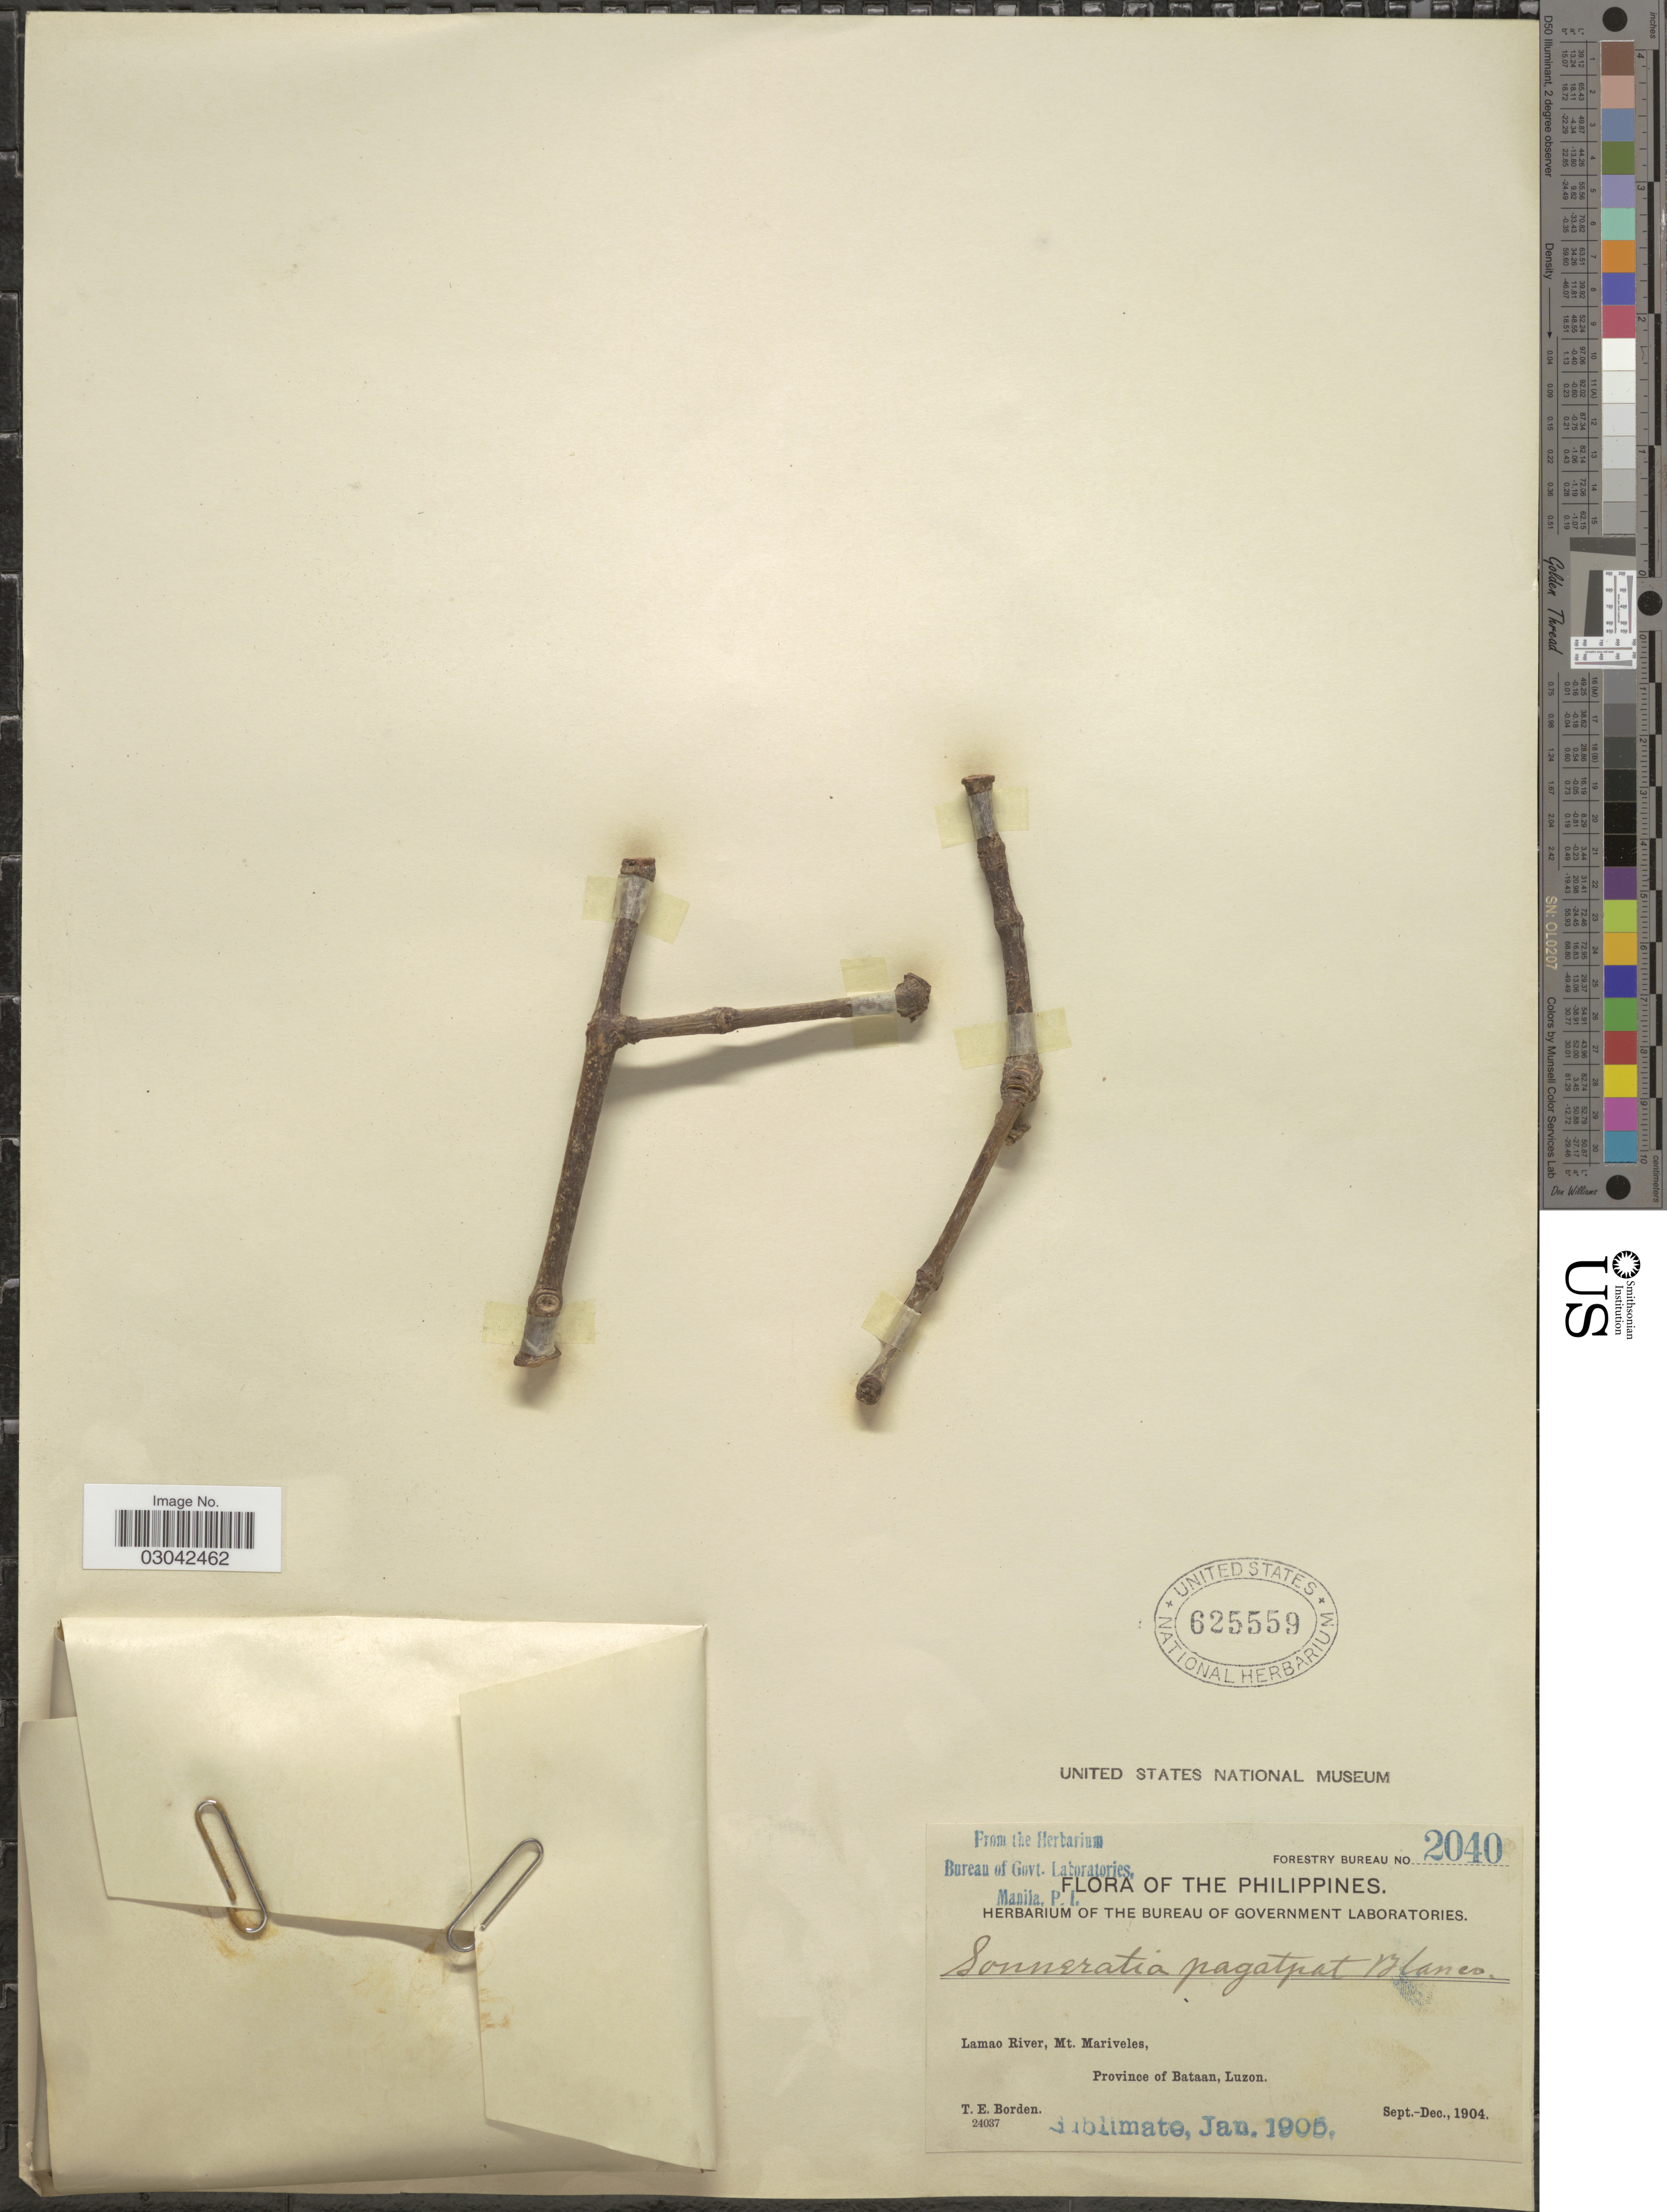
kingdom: Plantae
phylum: Tracheophyta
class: Magnoliopsida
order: Myrtales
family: Lythraceae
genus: Sonneratia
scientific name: Sonneratia pagatpat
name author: Blanco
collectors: T. E. Borden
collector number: Forestry Bureau 2040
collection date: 1904-09/1904-12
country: Philippines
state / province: Cagayan Valley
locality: Lamao River, Mt. Mariveles, Province of Bataan, Luzon.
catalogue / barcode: US 625559